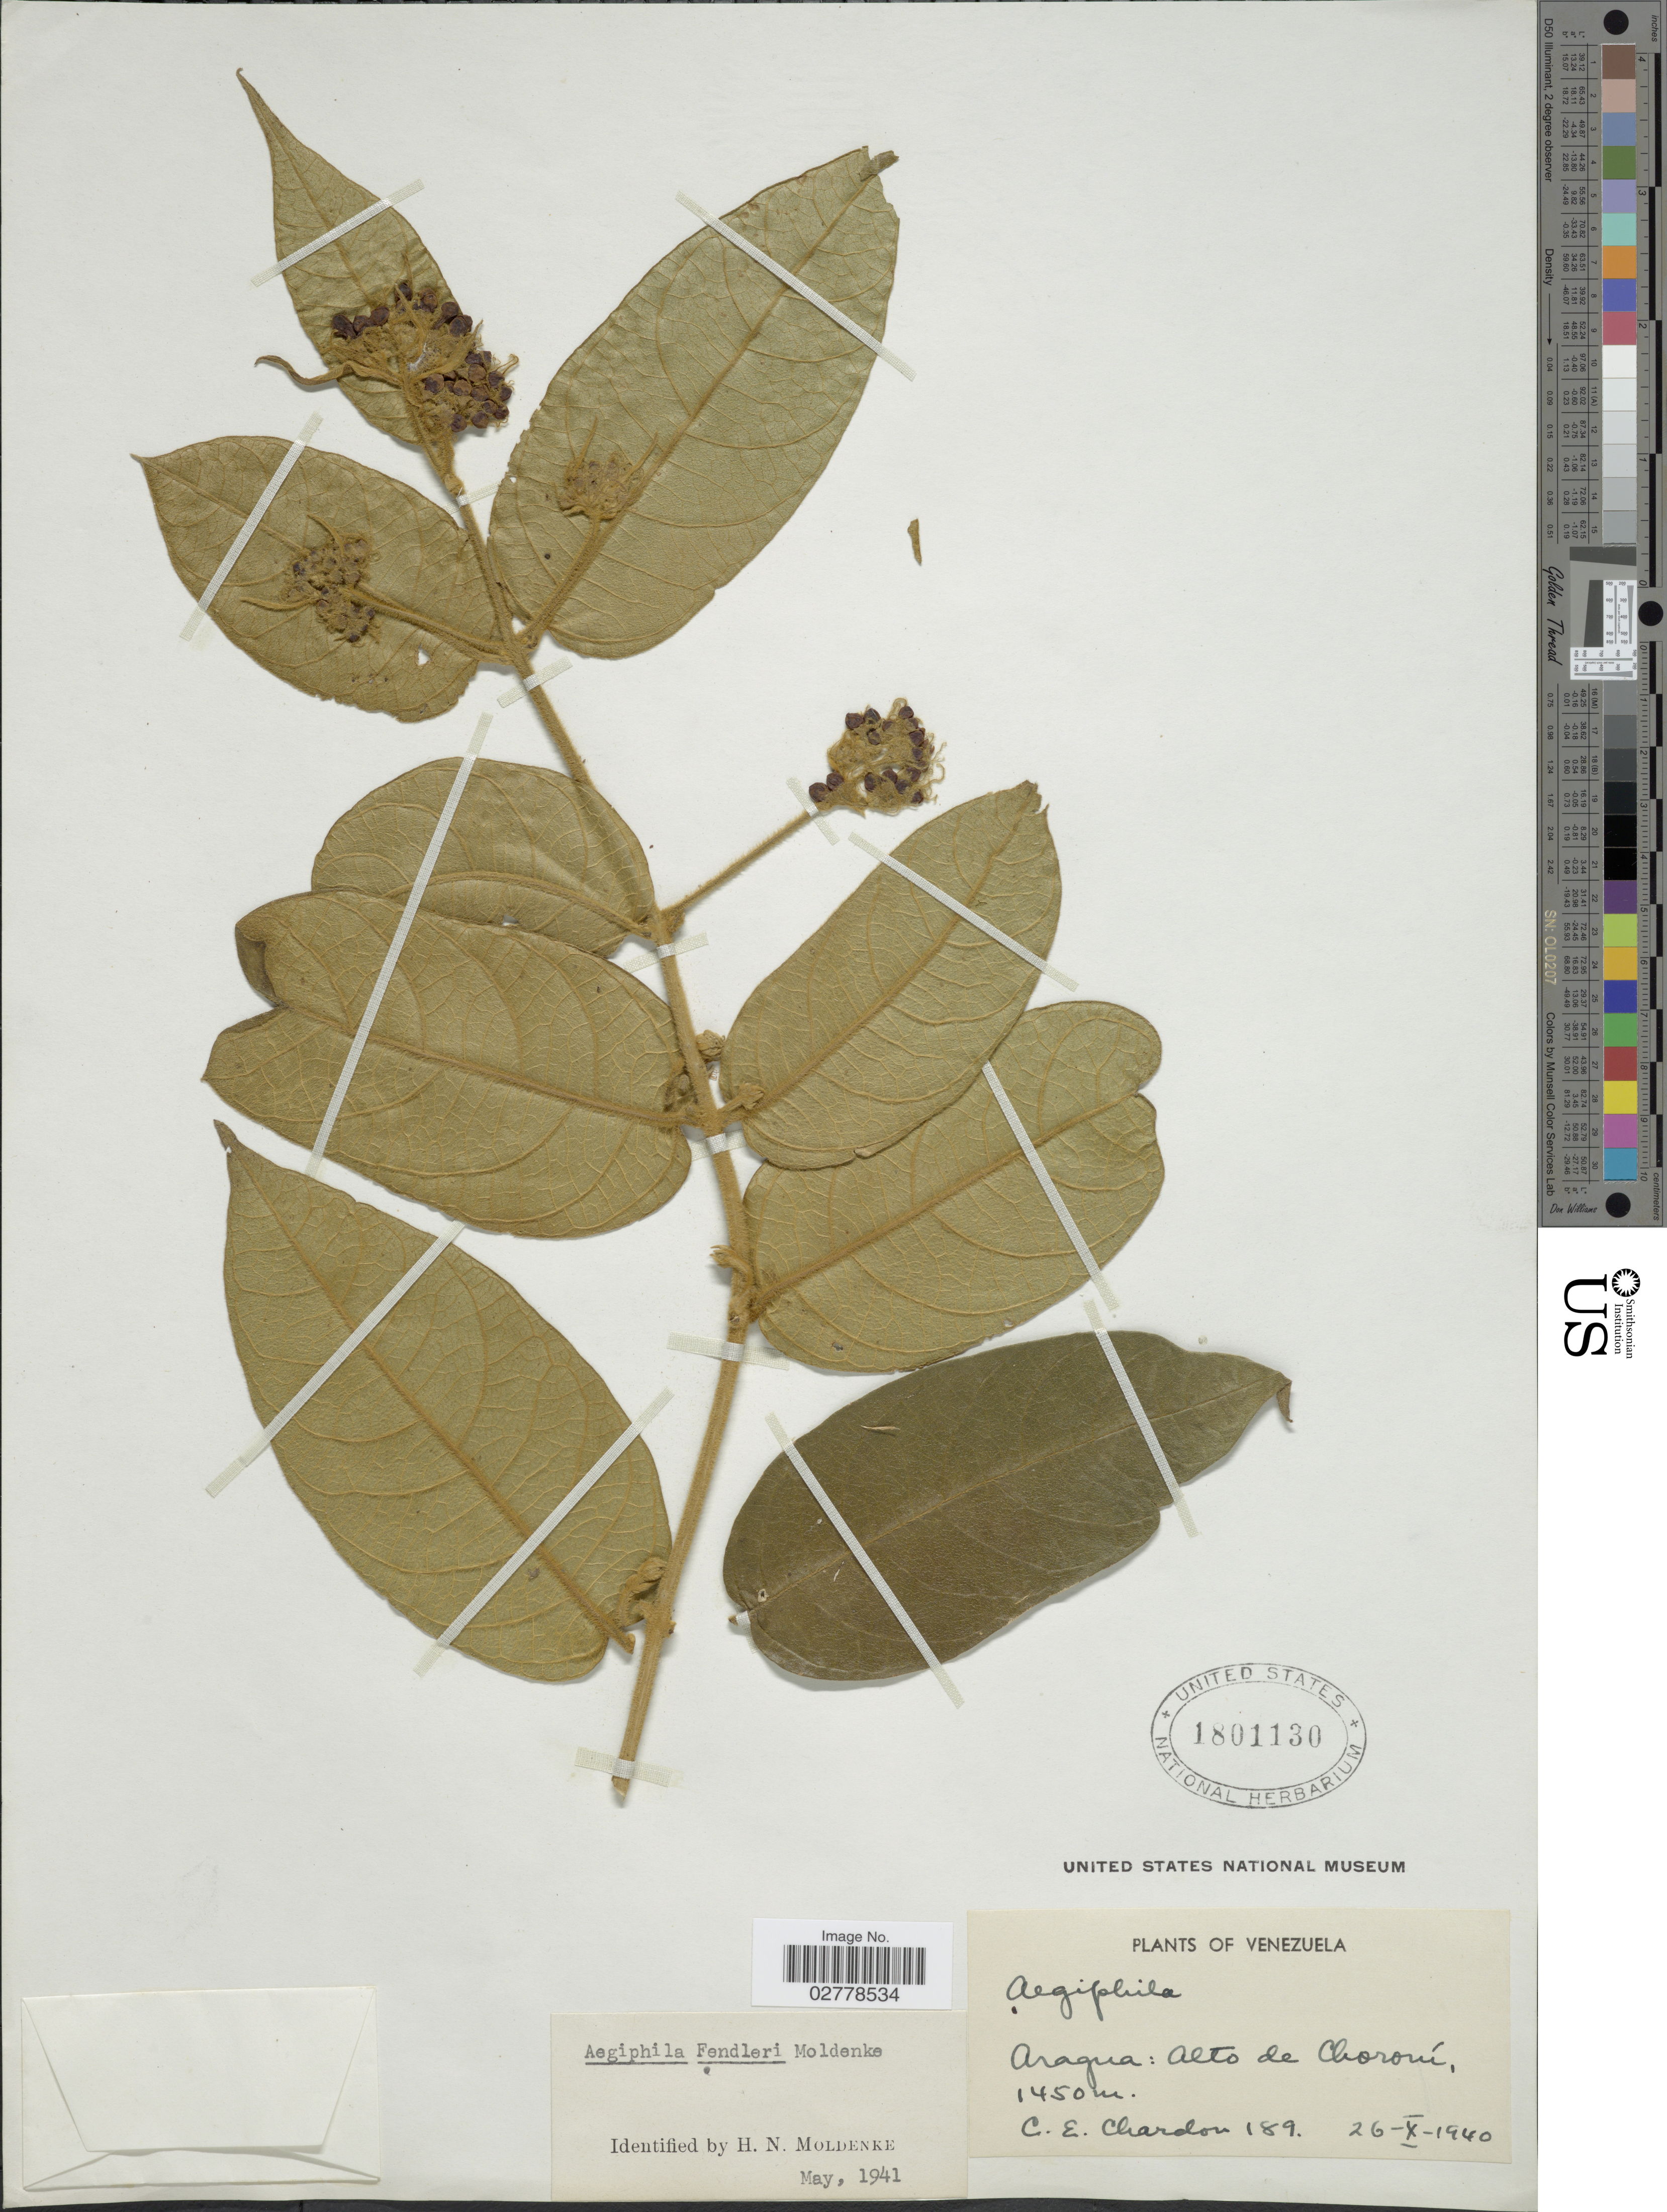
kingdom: Plantae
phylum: Tracheophyta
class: Magnoliopsida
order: Lamiales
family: Lamiaceae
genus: Aegiphila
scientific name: Aegiphila fendleri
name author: Moldenke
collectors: C. E. Chardón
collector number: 189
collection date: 1940-10-26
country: Venezuela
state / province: Aragua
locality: Alto de Choroní.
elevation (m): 1450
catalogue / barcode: US 1801130